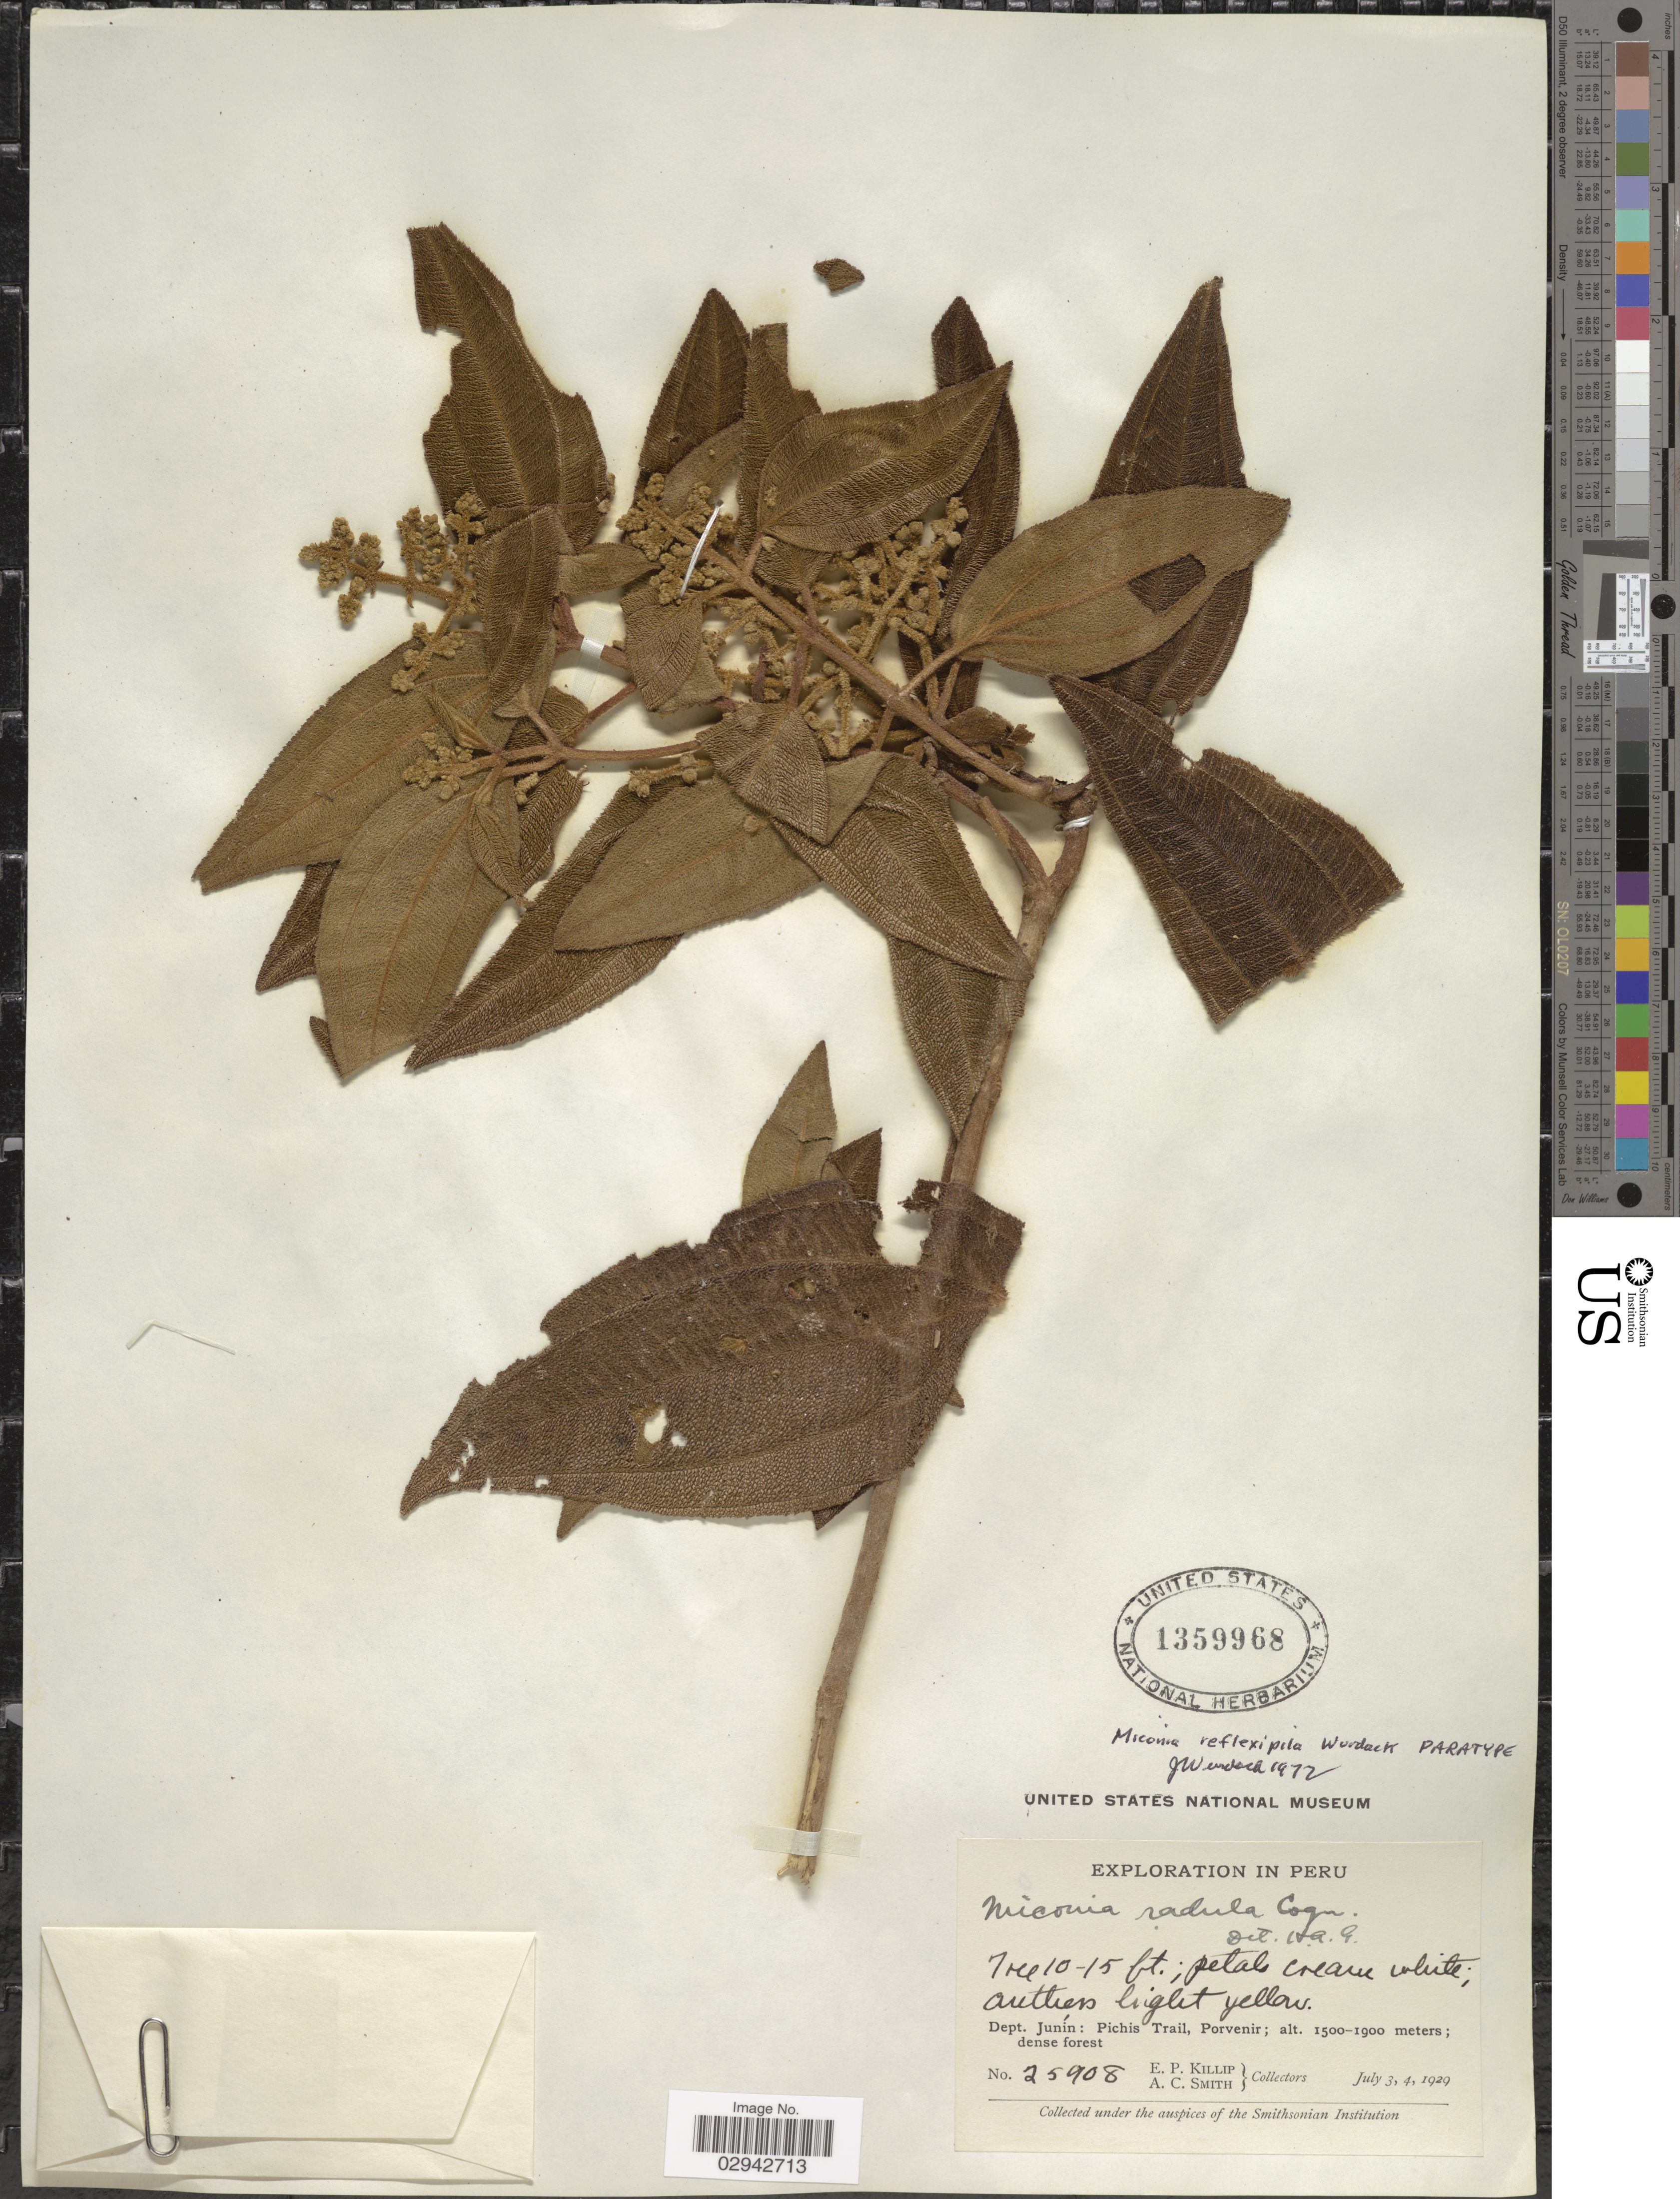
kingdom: Plantae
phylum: Tracheophyta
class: Magnoliopsida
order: Myrtales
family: Melastomataceae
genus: Miconia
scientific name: Miconia reflexipila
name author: Wurdack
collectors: E. P. Killip & A. C. Smith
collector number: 25908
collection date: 1929-07-03/1929-07-04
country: Peru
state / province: Junín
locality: Dept. Junín: Pichis Trail, Porvenir.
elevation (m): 1500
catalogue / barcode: US 1359968